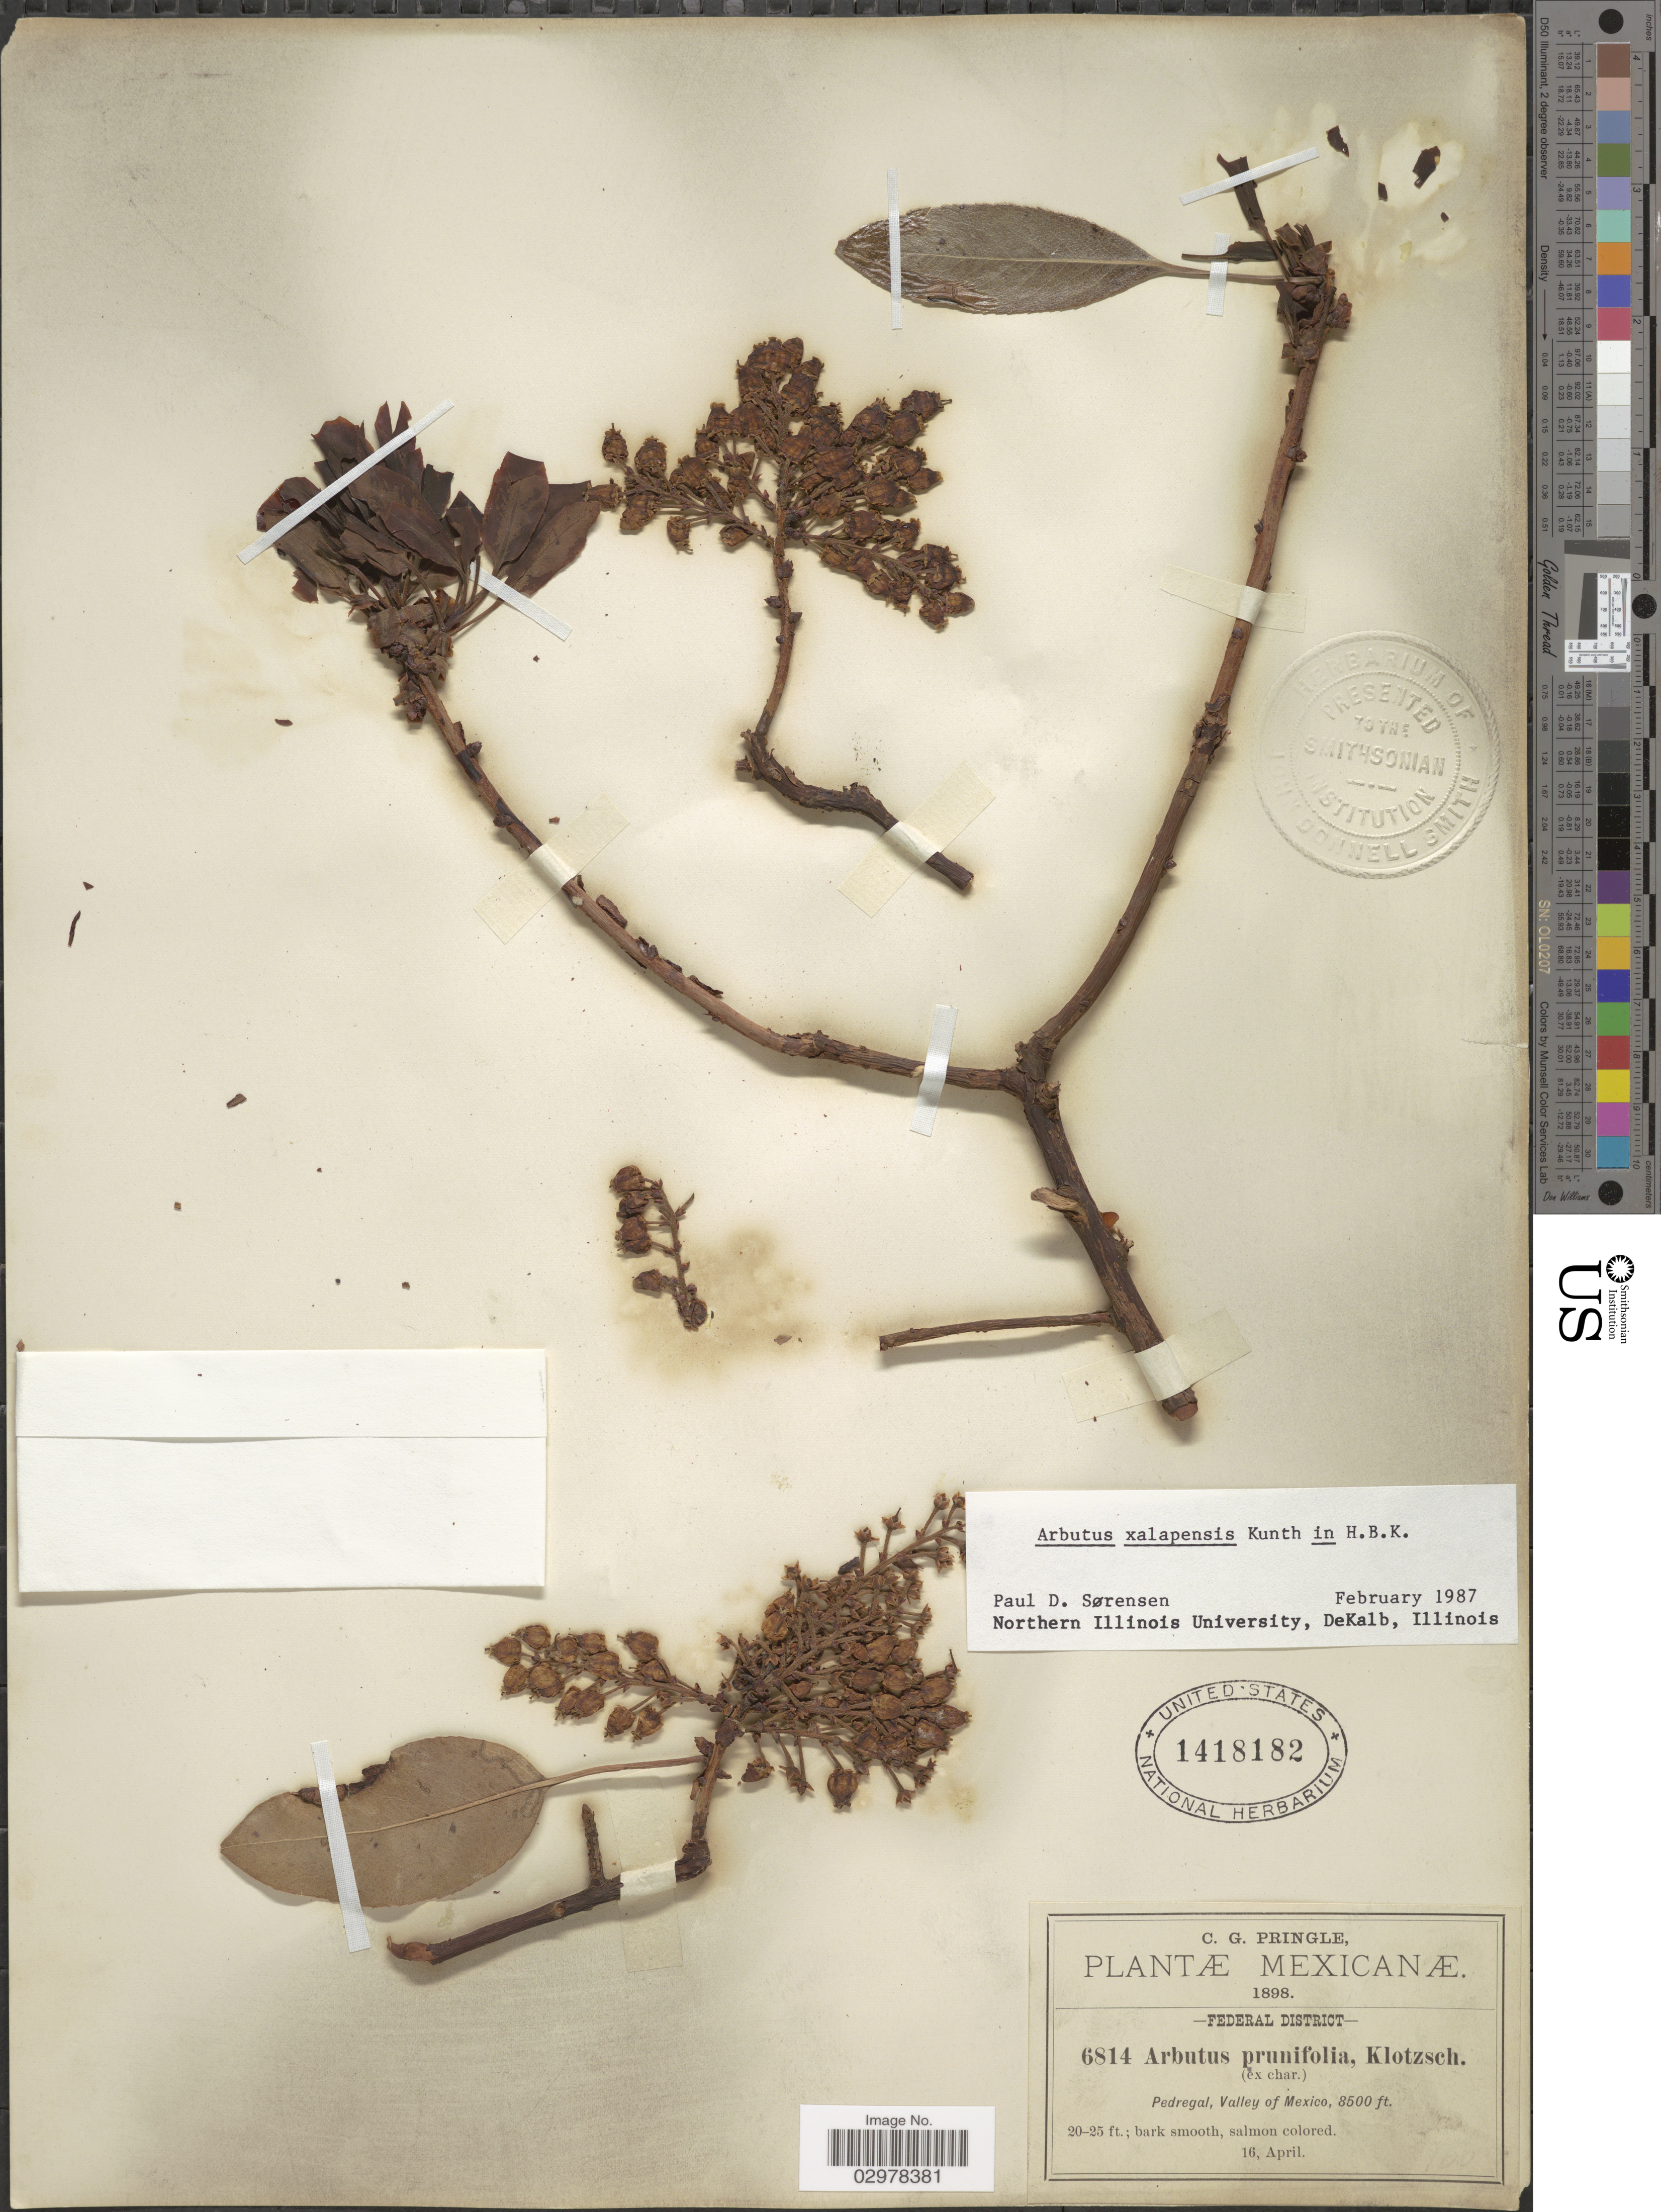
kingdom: Plantae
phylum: Tracheophyta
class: Magnoliopsida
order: Ericales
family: Ericaceae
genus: Arbutus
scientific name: Arbutus xalapensis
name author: Kunth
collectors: C. G. Pringle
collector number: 6814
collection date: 1898-04-16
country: Mexico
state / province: Distrito Federal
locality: Federal District, Pedregal, Valley of Mexico.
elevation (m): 2591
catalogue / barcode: US 1418182